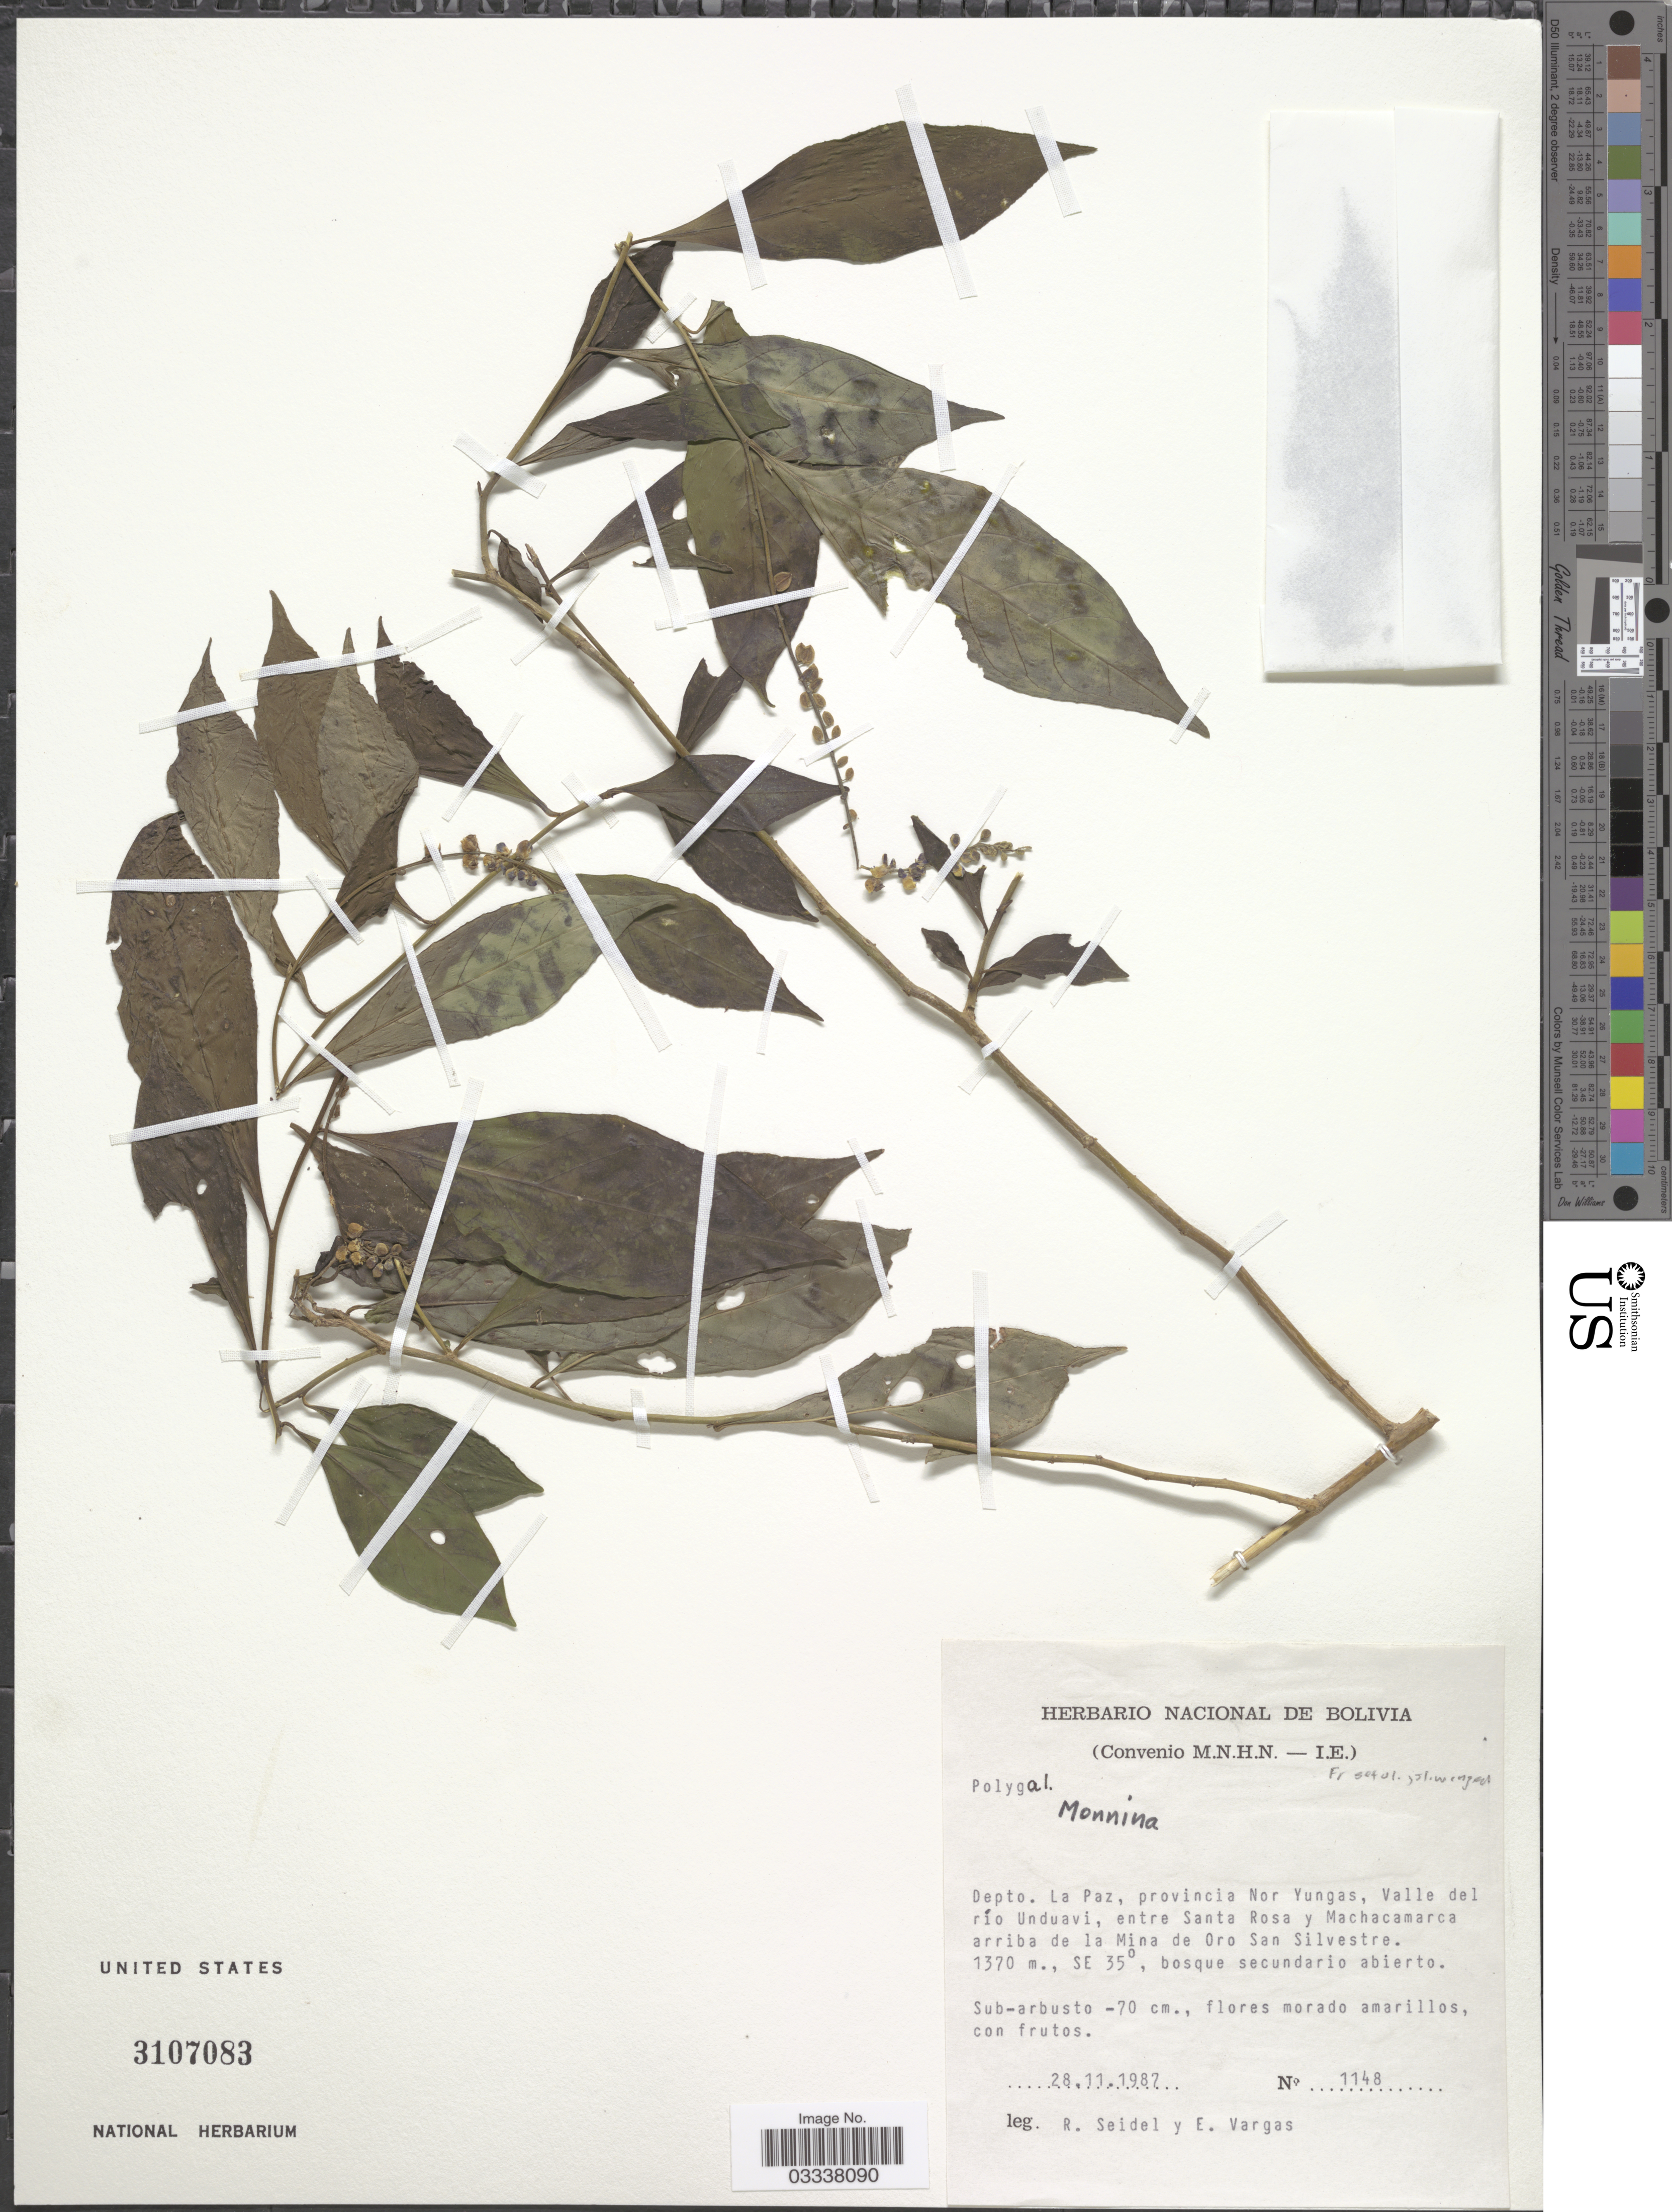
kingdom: Plantae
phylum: Tracheophyta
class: Magnoliopsida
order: Fabales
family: Polygalaceae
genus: Monnina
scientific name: Monnina sp.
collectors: R. Seidel & E. Vargas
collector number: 1148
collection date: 1982-11-28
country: Bolivia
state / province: La Paz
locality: Depto. La Paz, provincia Nor Yungas, Valle del río Unduavi, entre Santa Rosa y Machacamarca arriba de la Mina de Oro San Silvestre.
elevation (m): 1370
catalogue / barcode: US 3107083